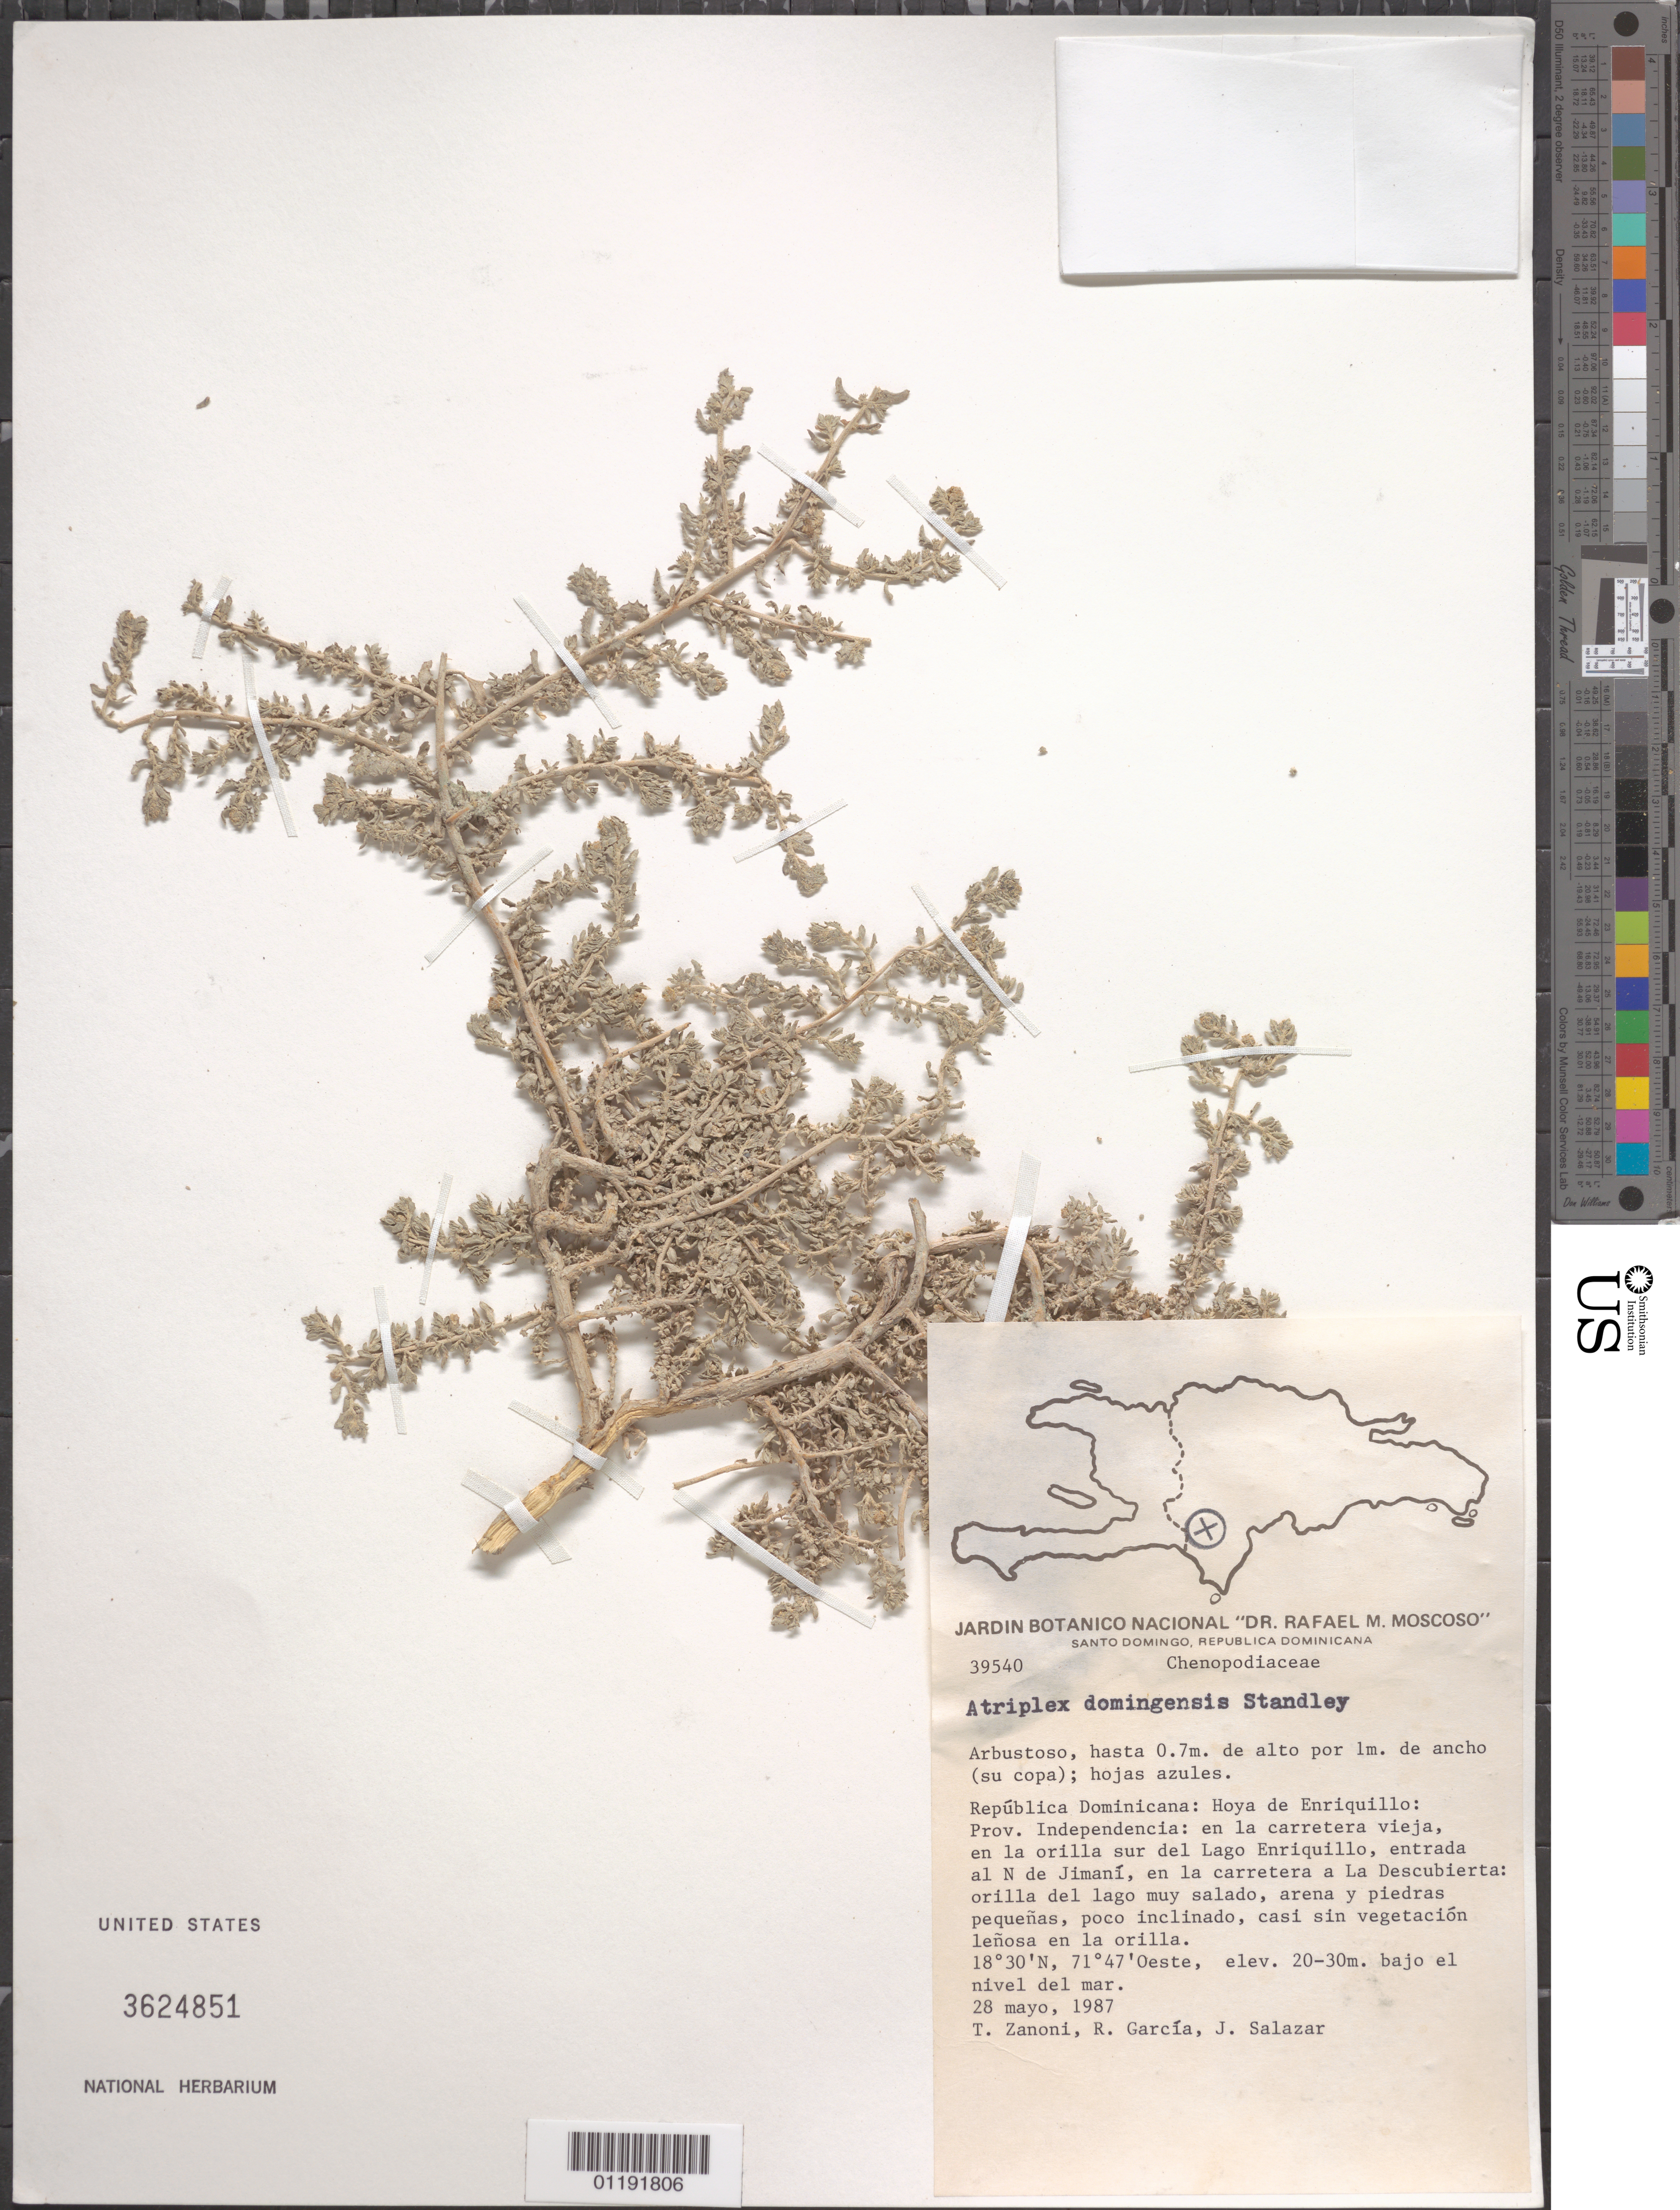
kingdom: Plantae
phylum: Tracheophyta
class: Magnoliopsida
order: Caryophyllales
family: Amaranthaceae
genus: Atriplex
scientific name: Atriplex domingensis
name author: Standl.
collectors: T. A. Zanoni, R. Garcia & J. Salazar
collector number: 39540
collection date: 1987-05-28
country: Dominican Republic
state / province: Independencia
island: Hispaniola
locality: Hoya de Enriquillo, Lago Enriquillo, N of Jimani, on road to La Descubierta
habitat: On road, shore of salty lake, small rocks and sand, slight incline, almost no vegetation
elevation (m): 20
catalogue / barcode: US 3624851